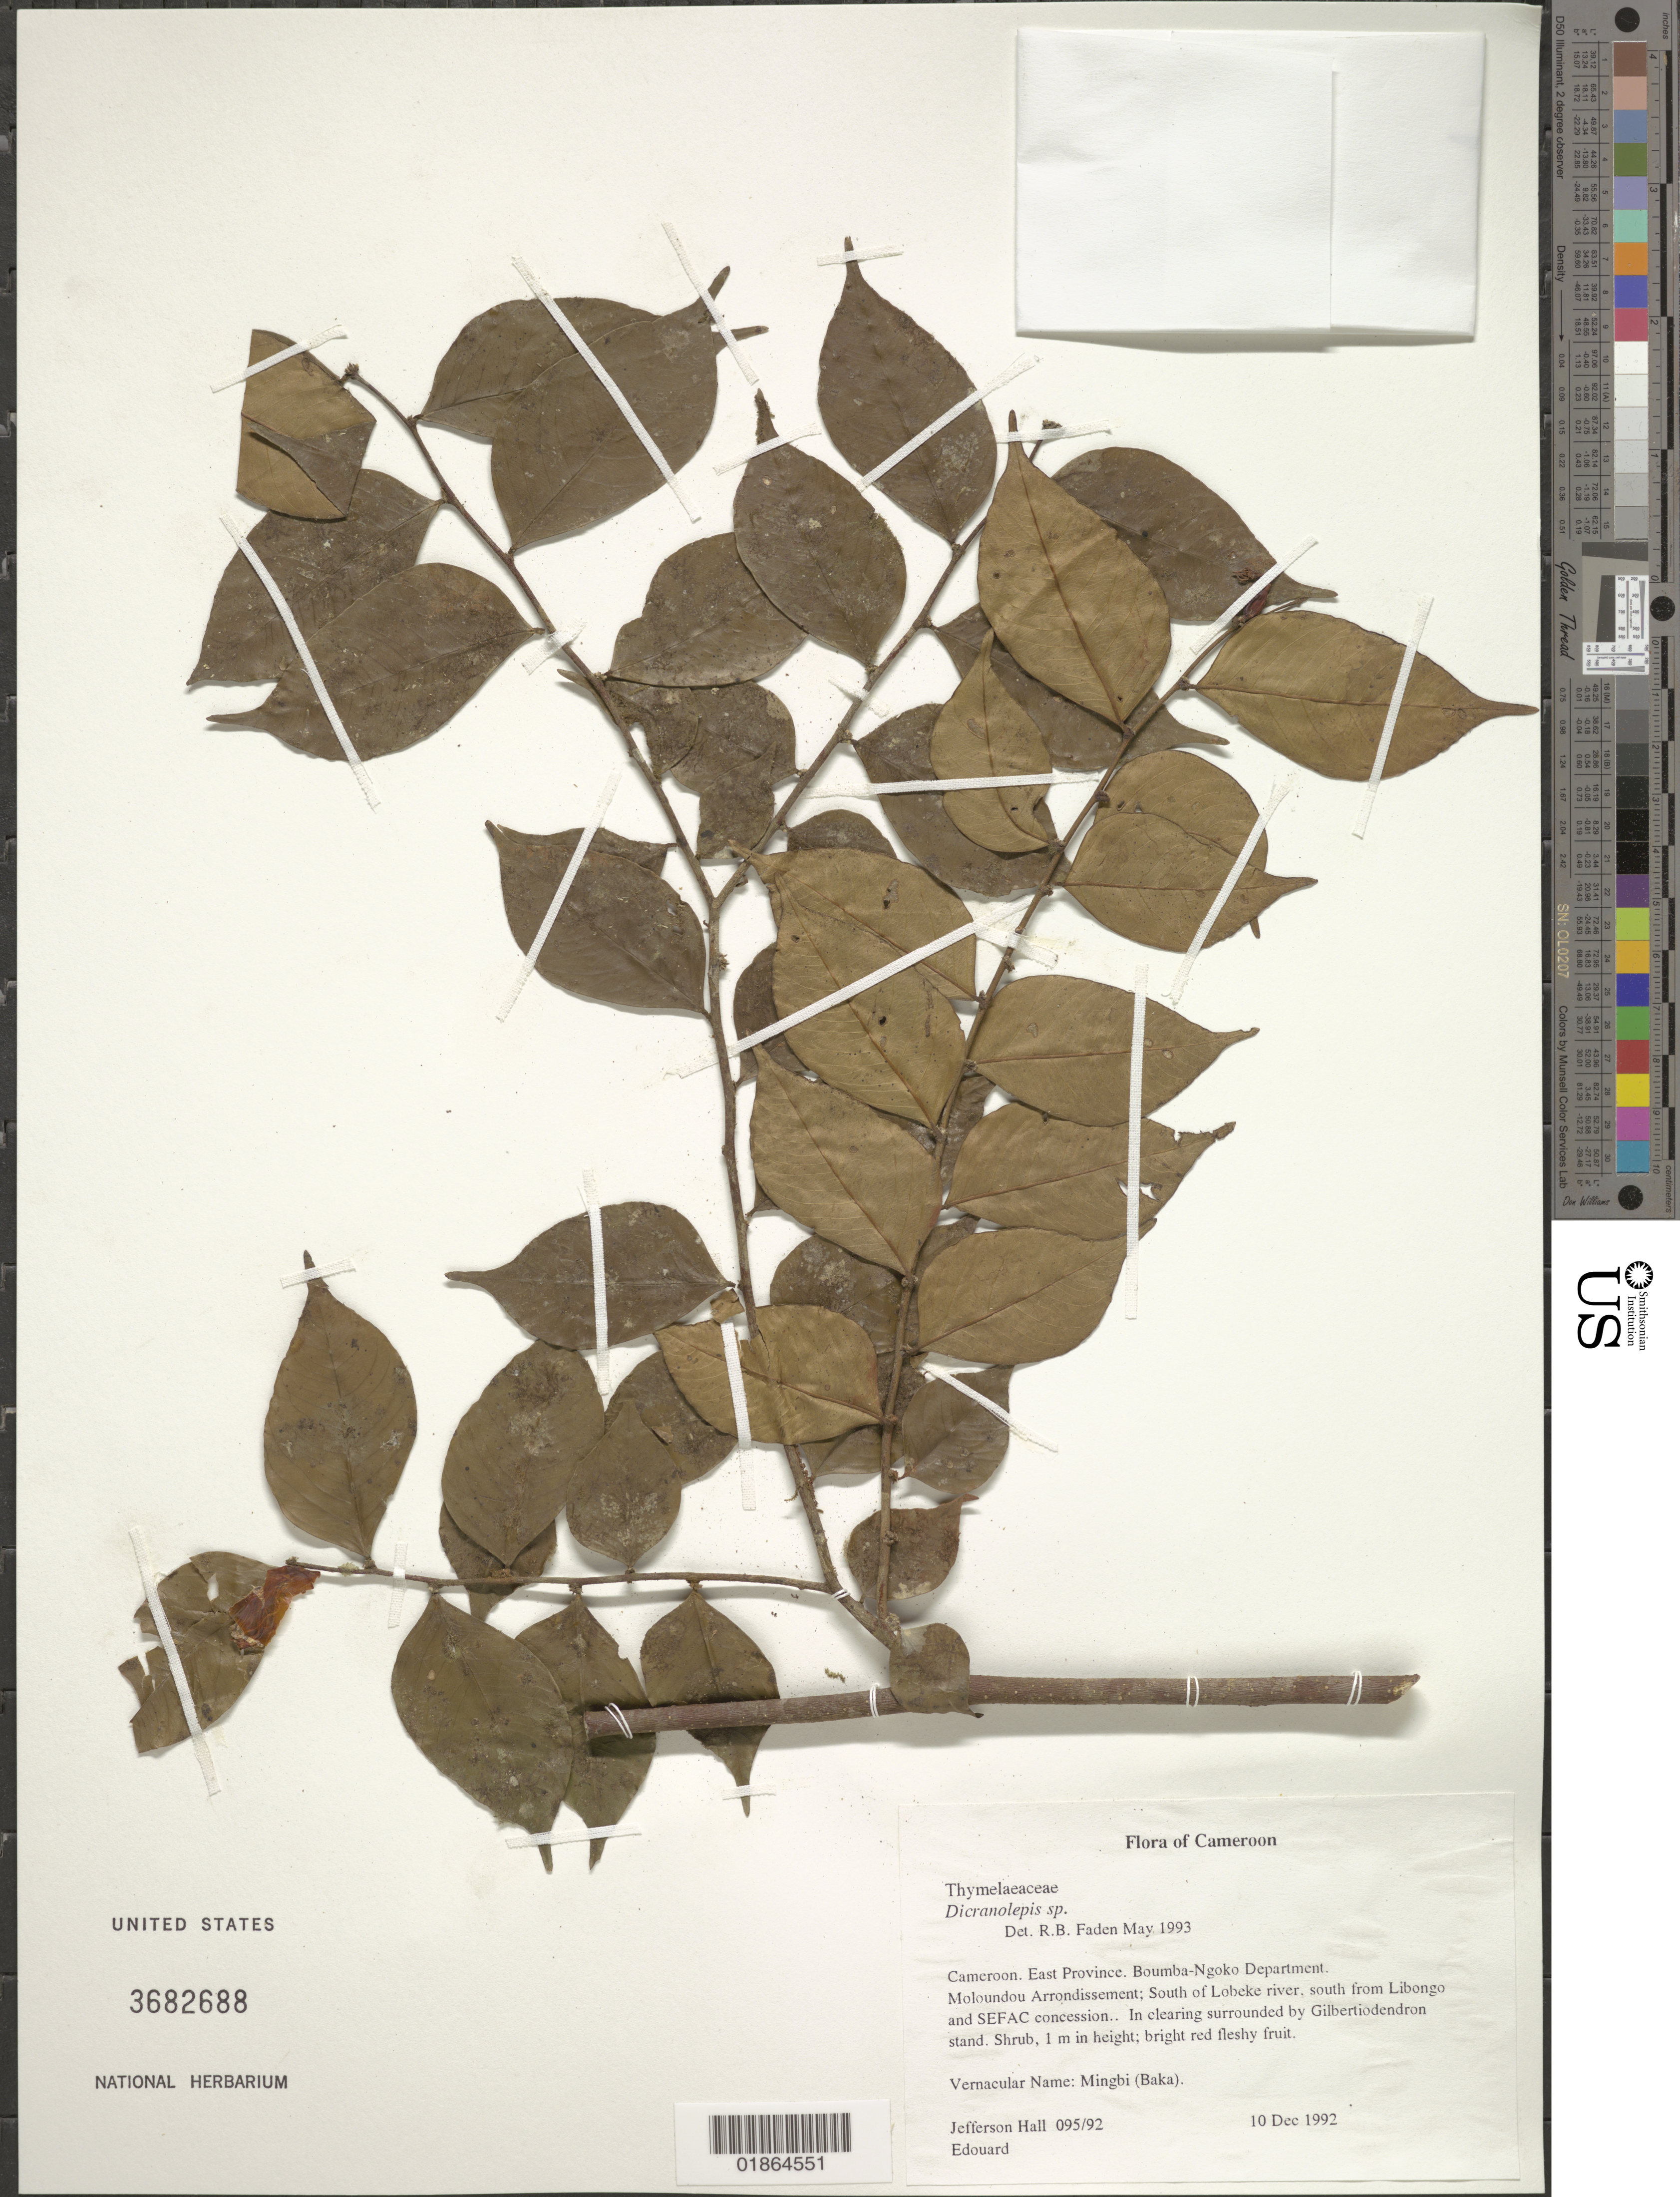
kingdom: Plantae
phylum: Tracheophyta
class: Magnoliopsida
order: Malvales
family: Thymelaeaceae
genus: Dicranolepis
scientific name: Dicranolepis sp.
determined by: Faden, Robert B., (US), Smithsonian Institution - National Museum of Natural History (UNITED STATES)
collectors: J. Hall & -. Edouard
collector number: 095/92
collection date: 1992-12-10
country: Cameroon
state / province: Est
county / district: Boumba-ngoko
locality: Moloundou Arrondissement; South of Lobeke river, south from Libongo and SEFAC concession.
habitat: In clearing surrounded by Gilbertiodendron.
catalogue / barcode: US 3682688